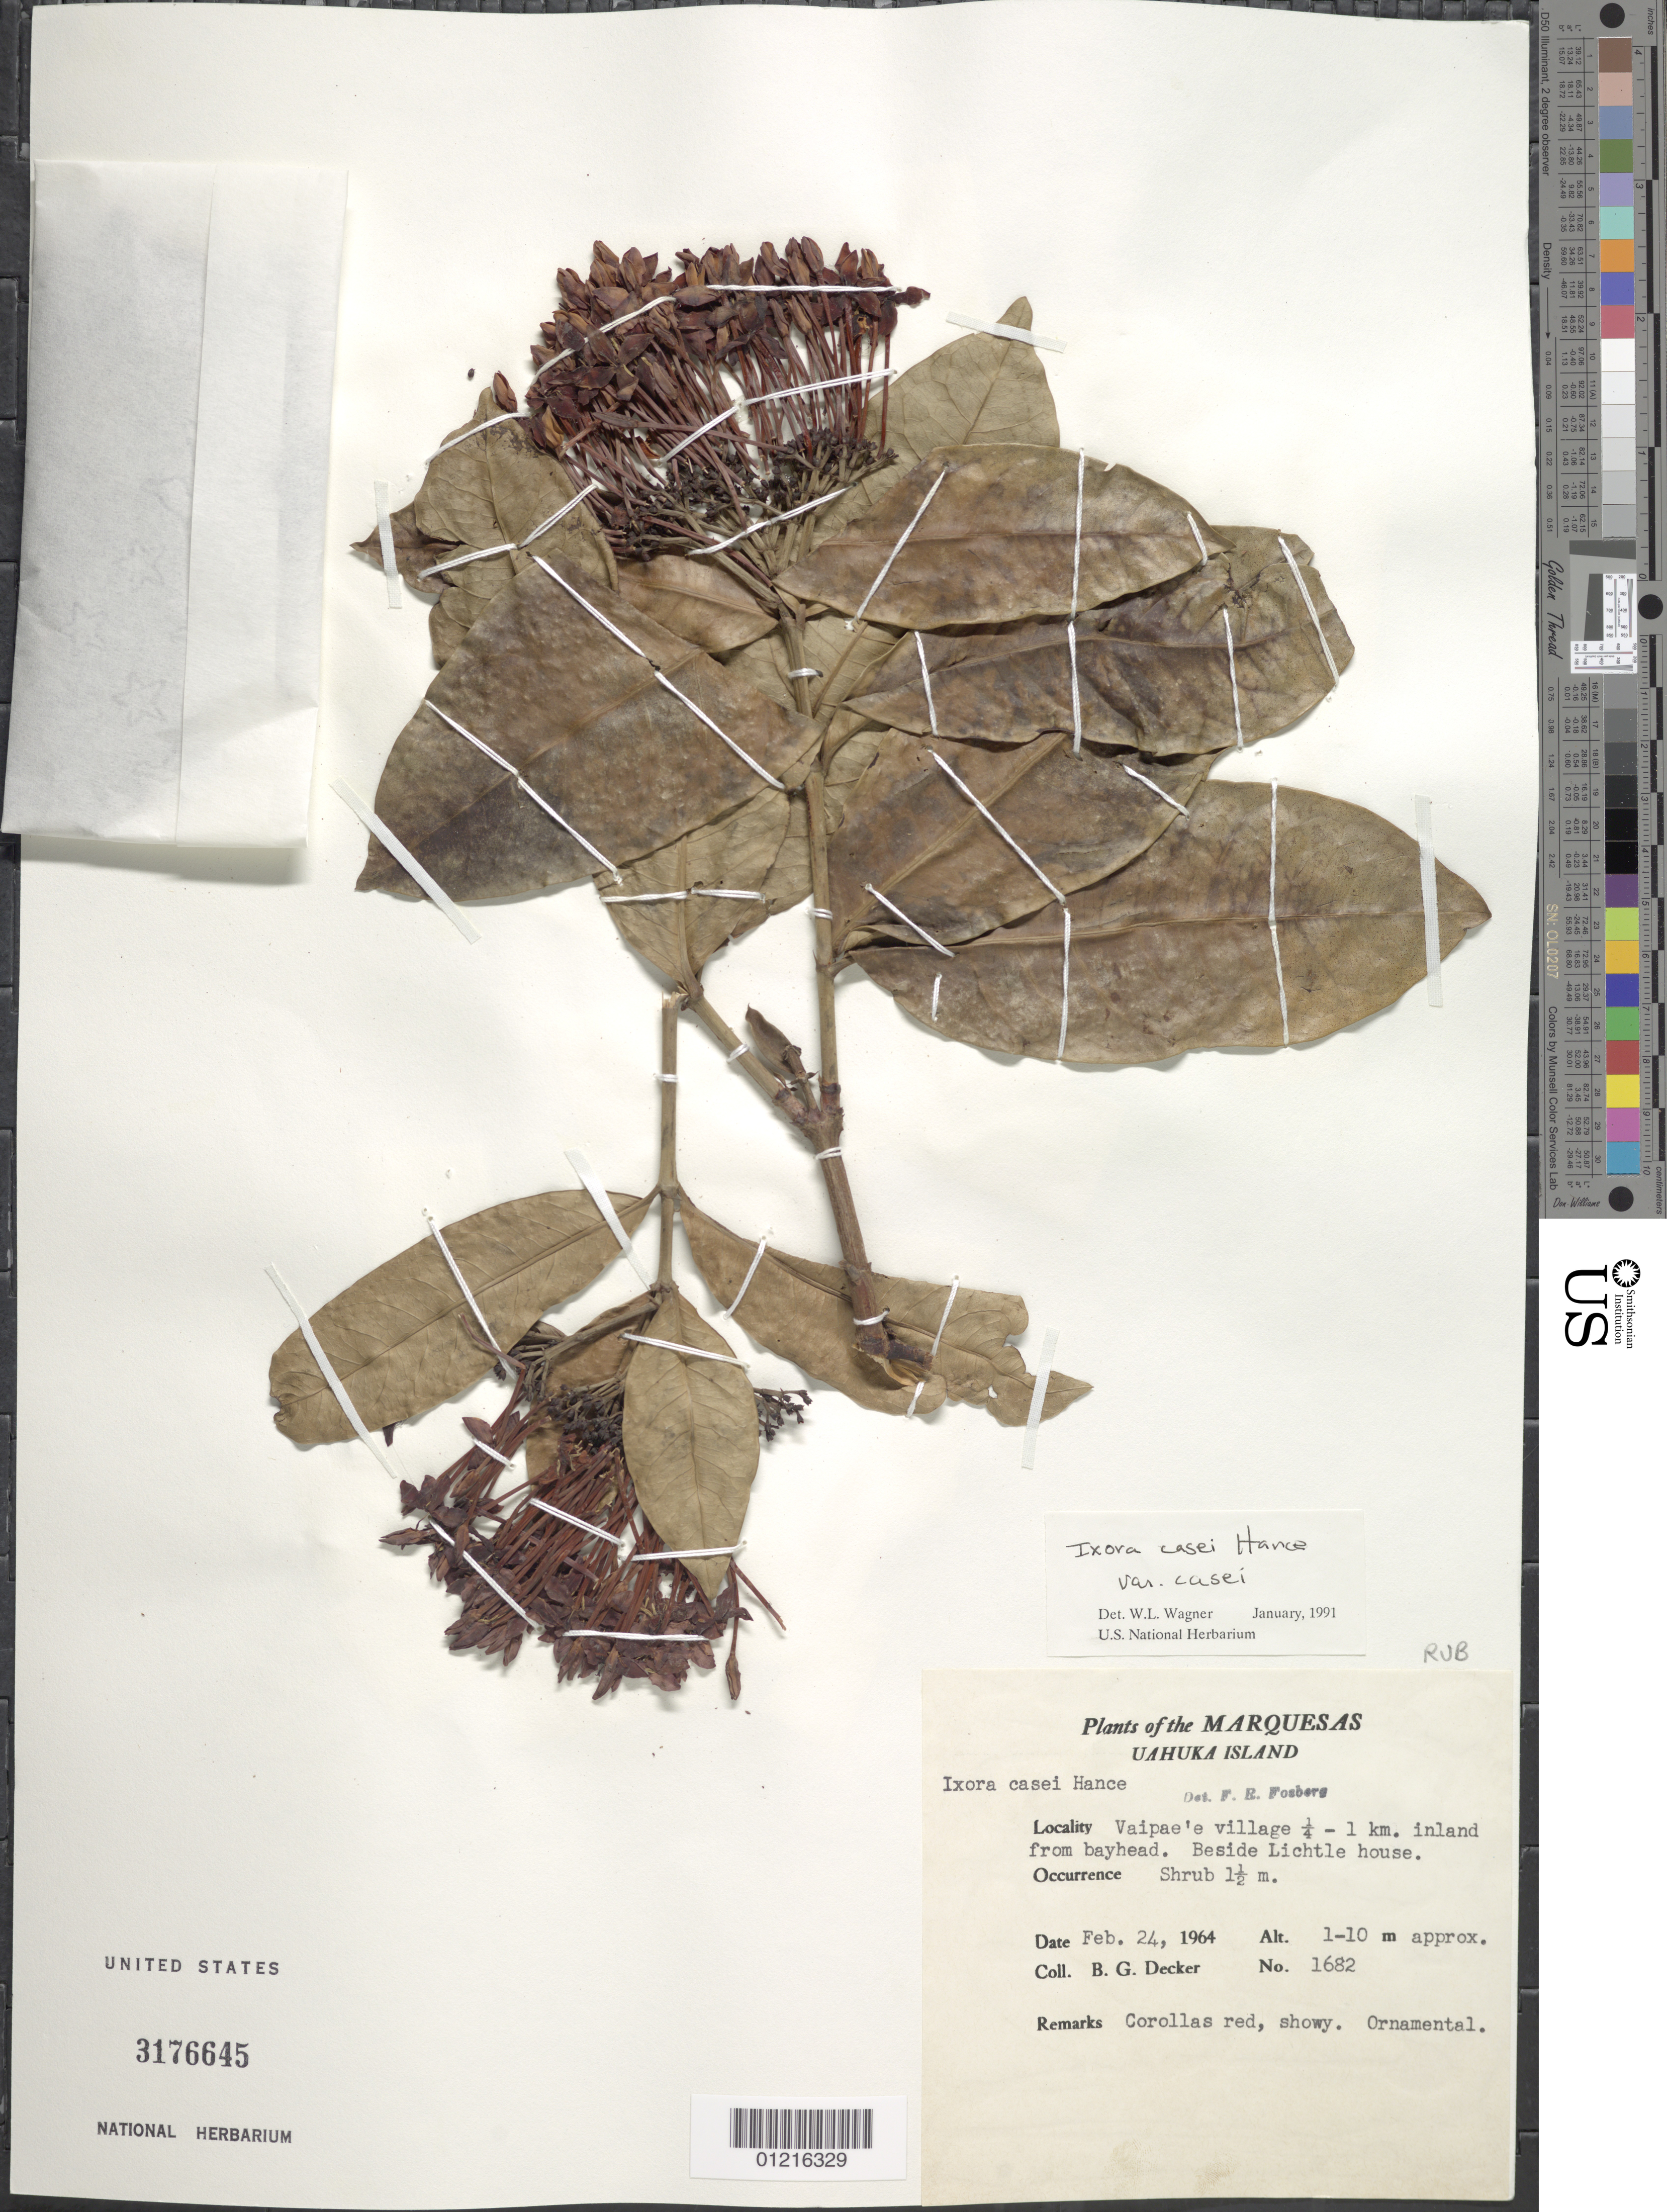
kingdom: Plantae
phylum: Tracheophyta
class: Magnoliopsida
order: Gentianales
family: Rubiaceae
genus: Ixora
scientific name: Ixora casei var. casei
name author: Hance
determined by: Wagner, W. L., (BOT), Smithsonian Institution - National Museum of Natural History (UNITED STATES)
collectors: B. G. Decker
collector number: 1682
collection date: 1964-02-24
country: French Polynesia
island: Ua Huka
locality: Vaipae'e village, 0.25-1 km inland from bayhead, beside Lichtle house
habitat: Ornamental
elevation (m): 1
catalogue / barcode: US 3176645